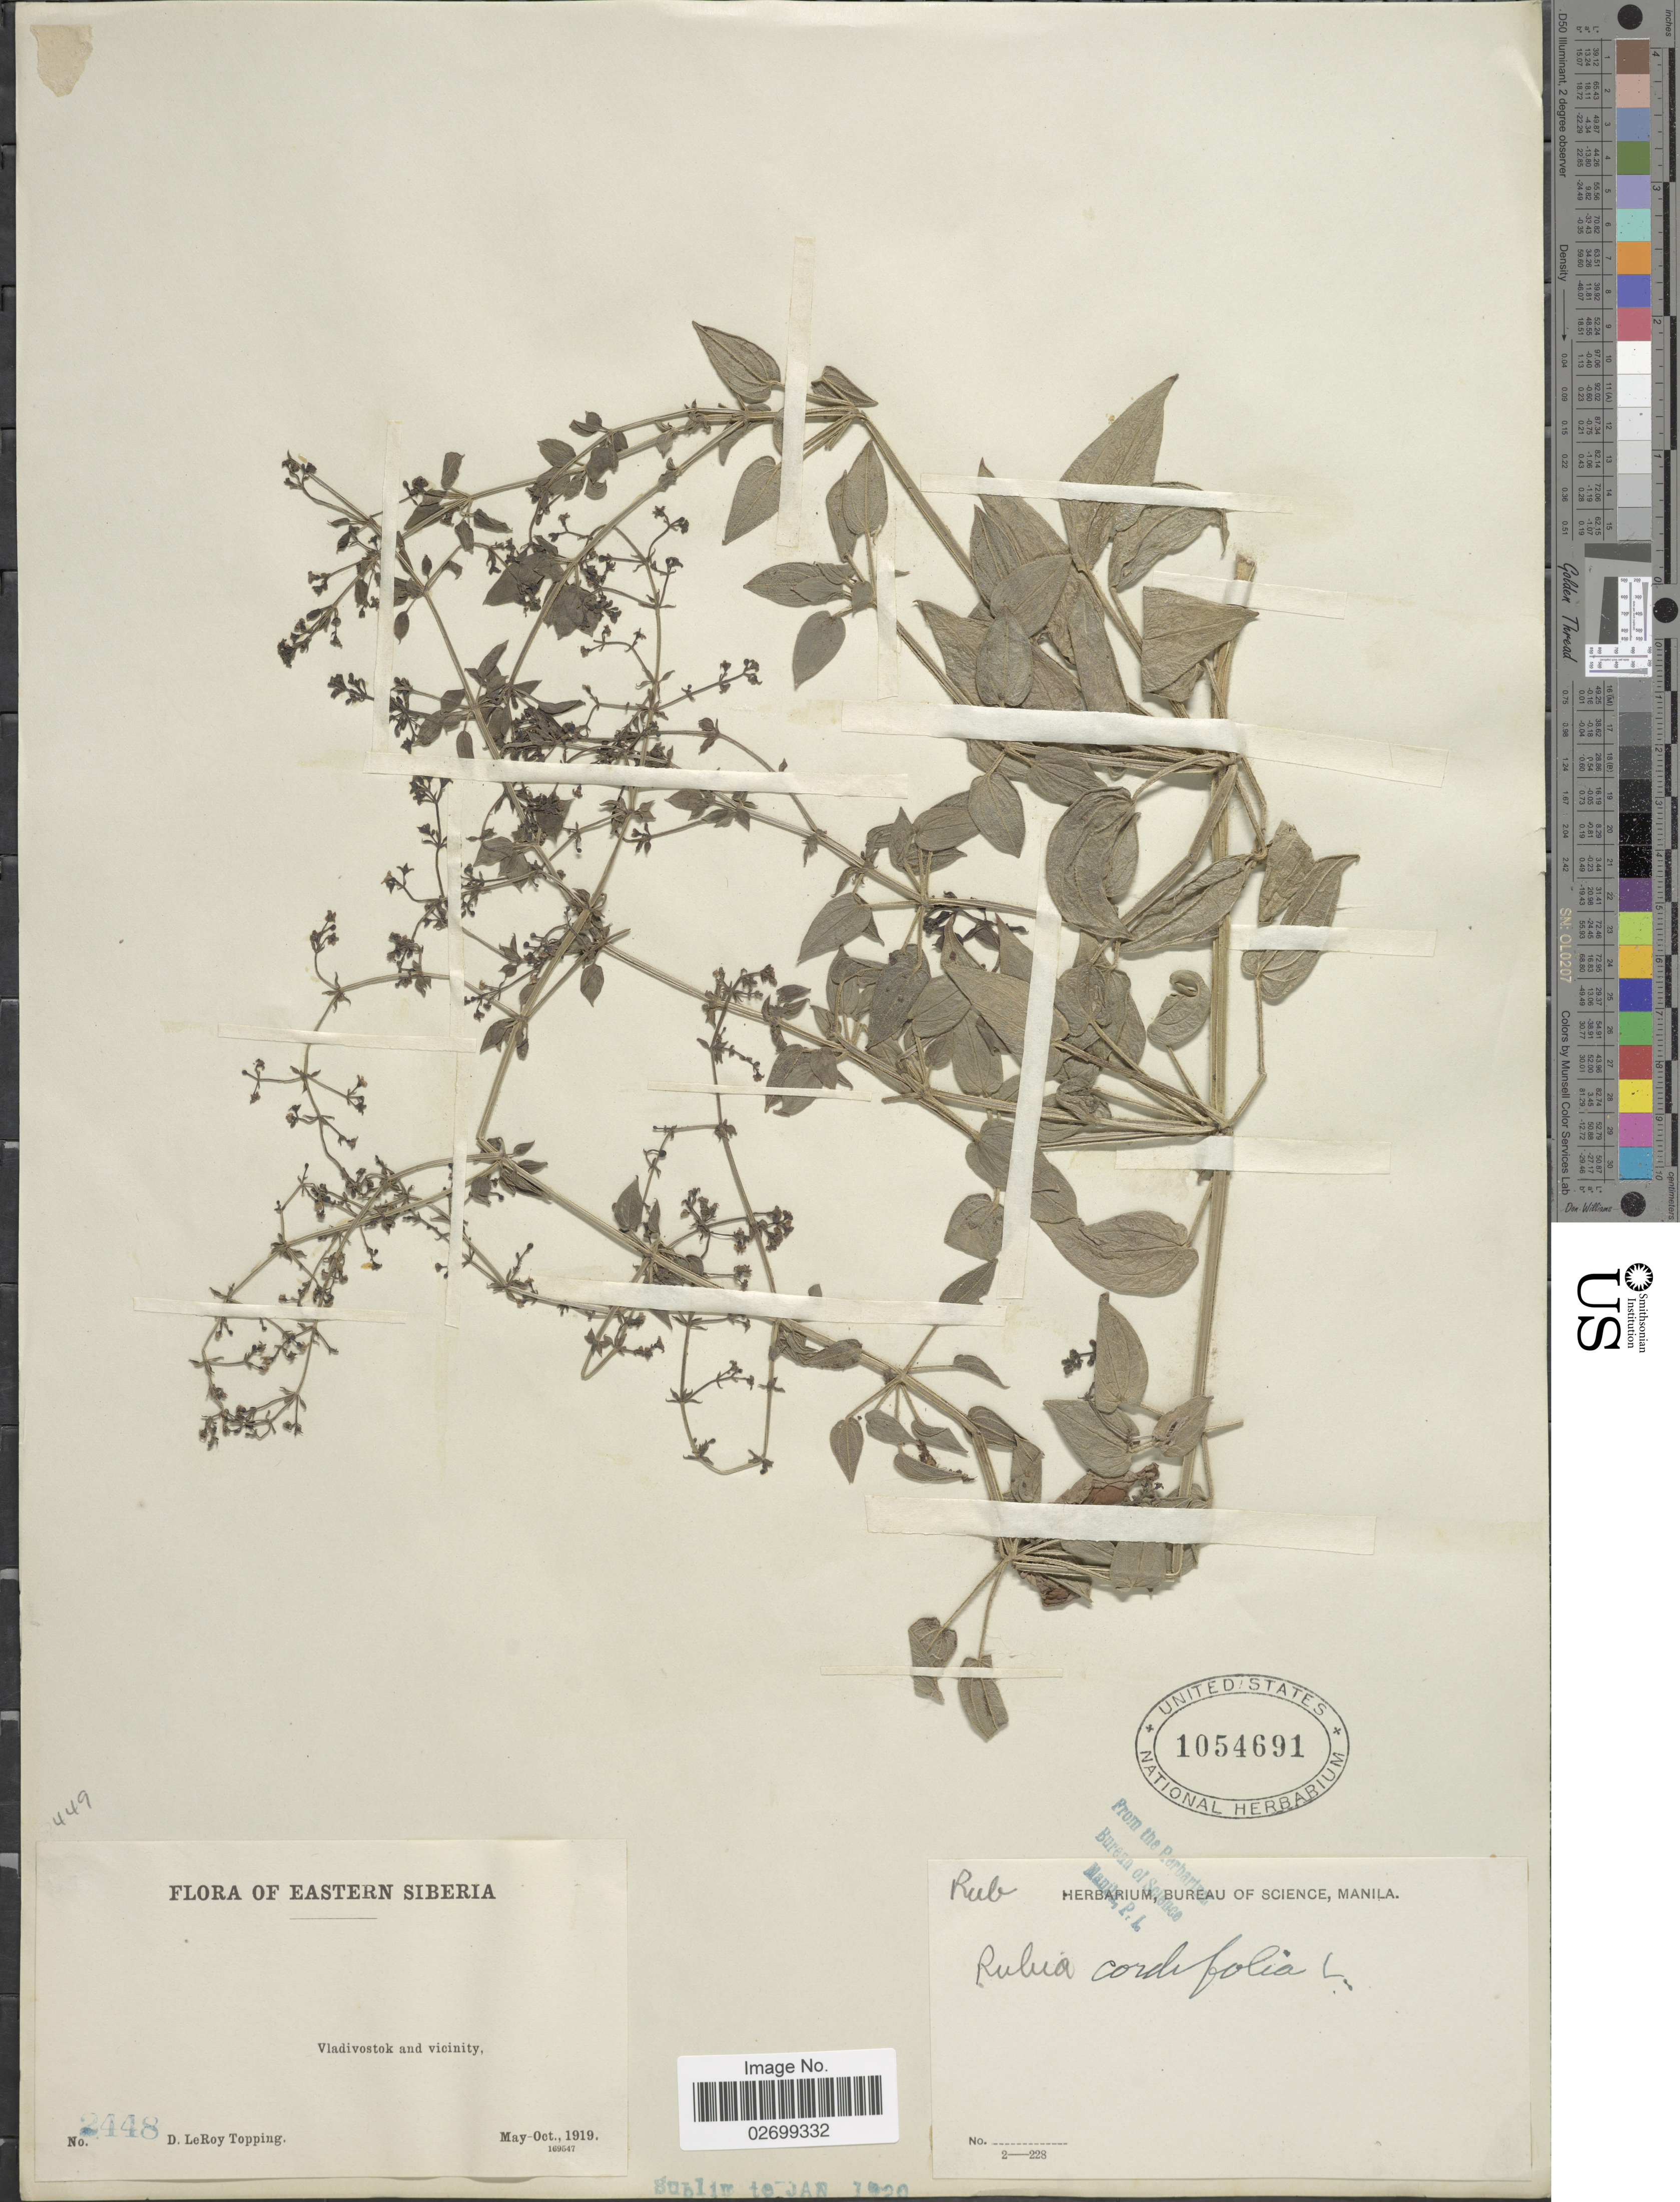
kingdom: Plantae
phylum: Tracheophyta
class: Magnoliopsida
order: Gentianales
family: Rubiaceae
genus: Rubia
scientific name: Rubia cordifolia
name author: L.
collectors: D. L. Topping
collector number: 2448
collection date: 1919-05/1919-10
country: Russian Federation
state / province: Primorsky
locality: Eastern Siberia, Vladivostok and vicinity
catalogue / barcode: US 1054691